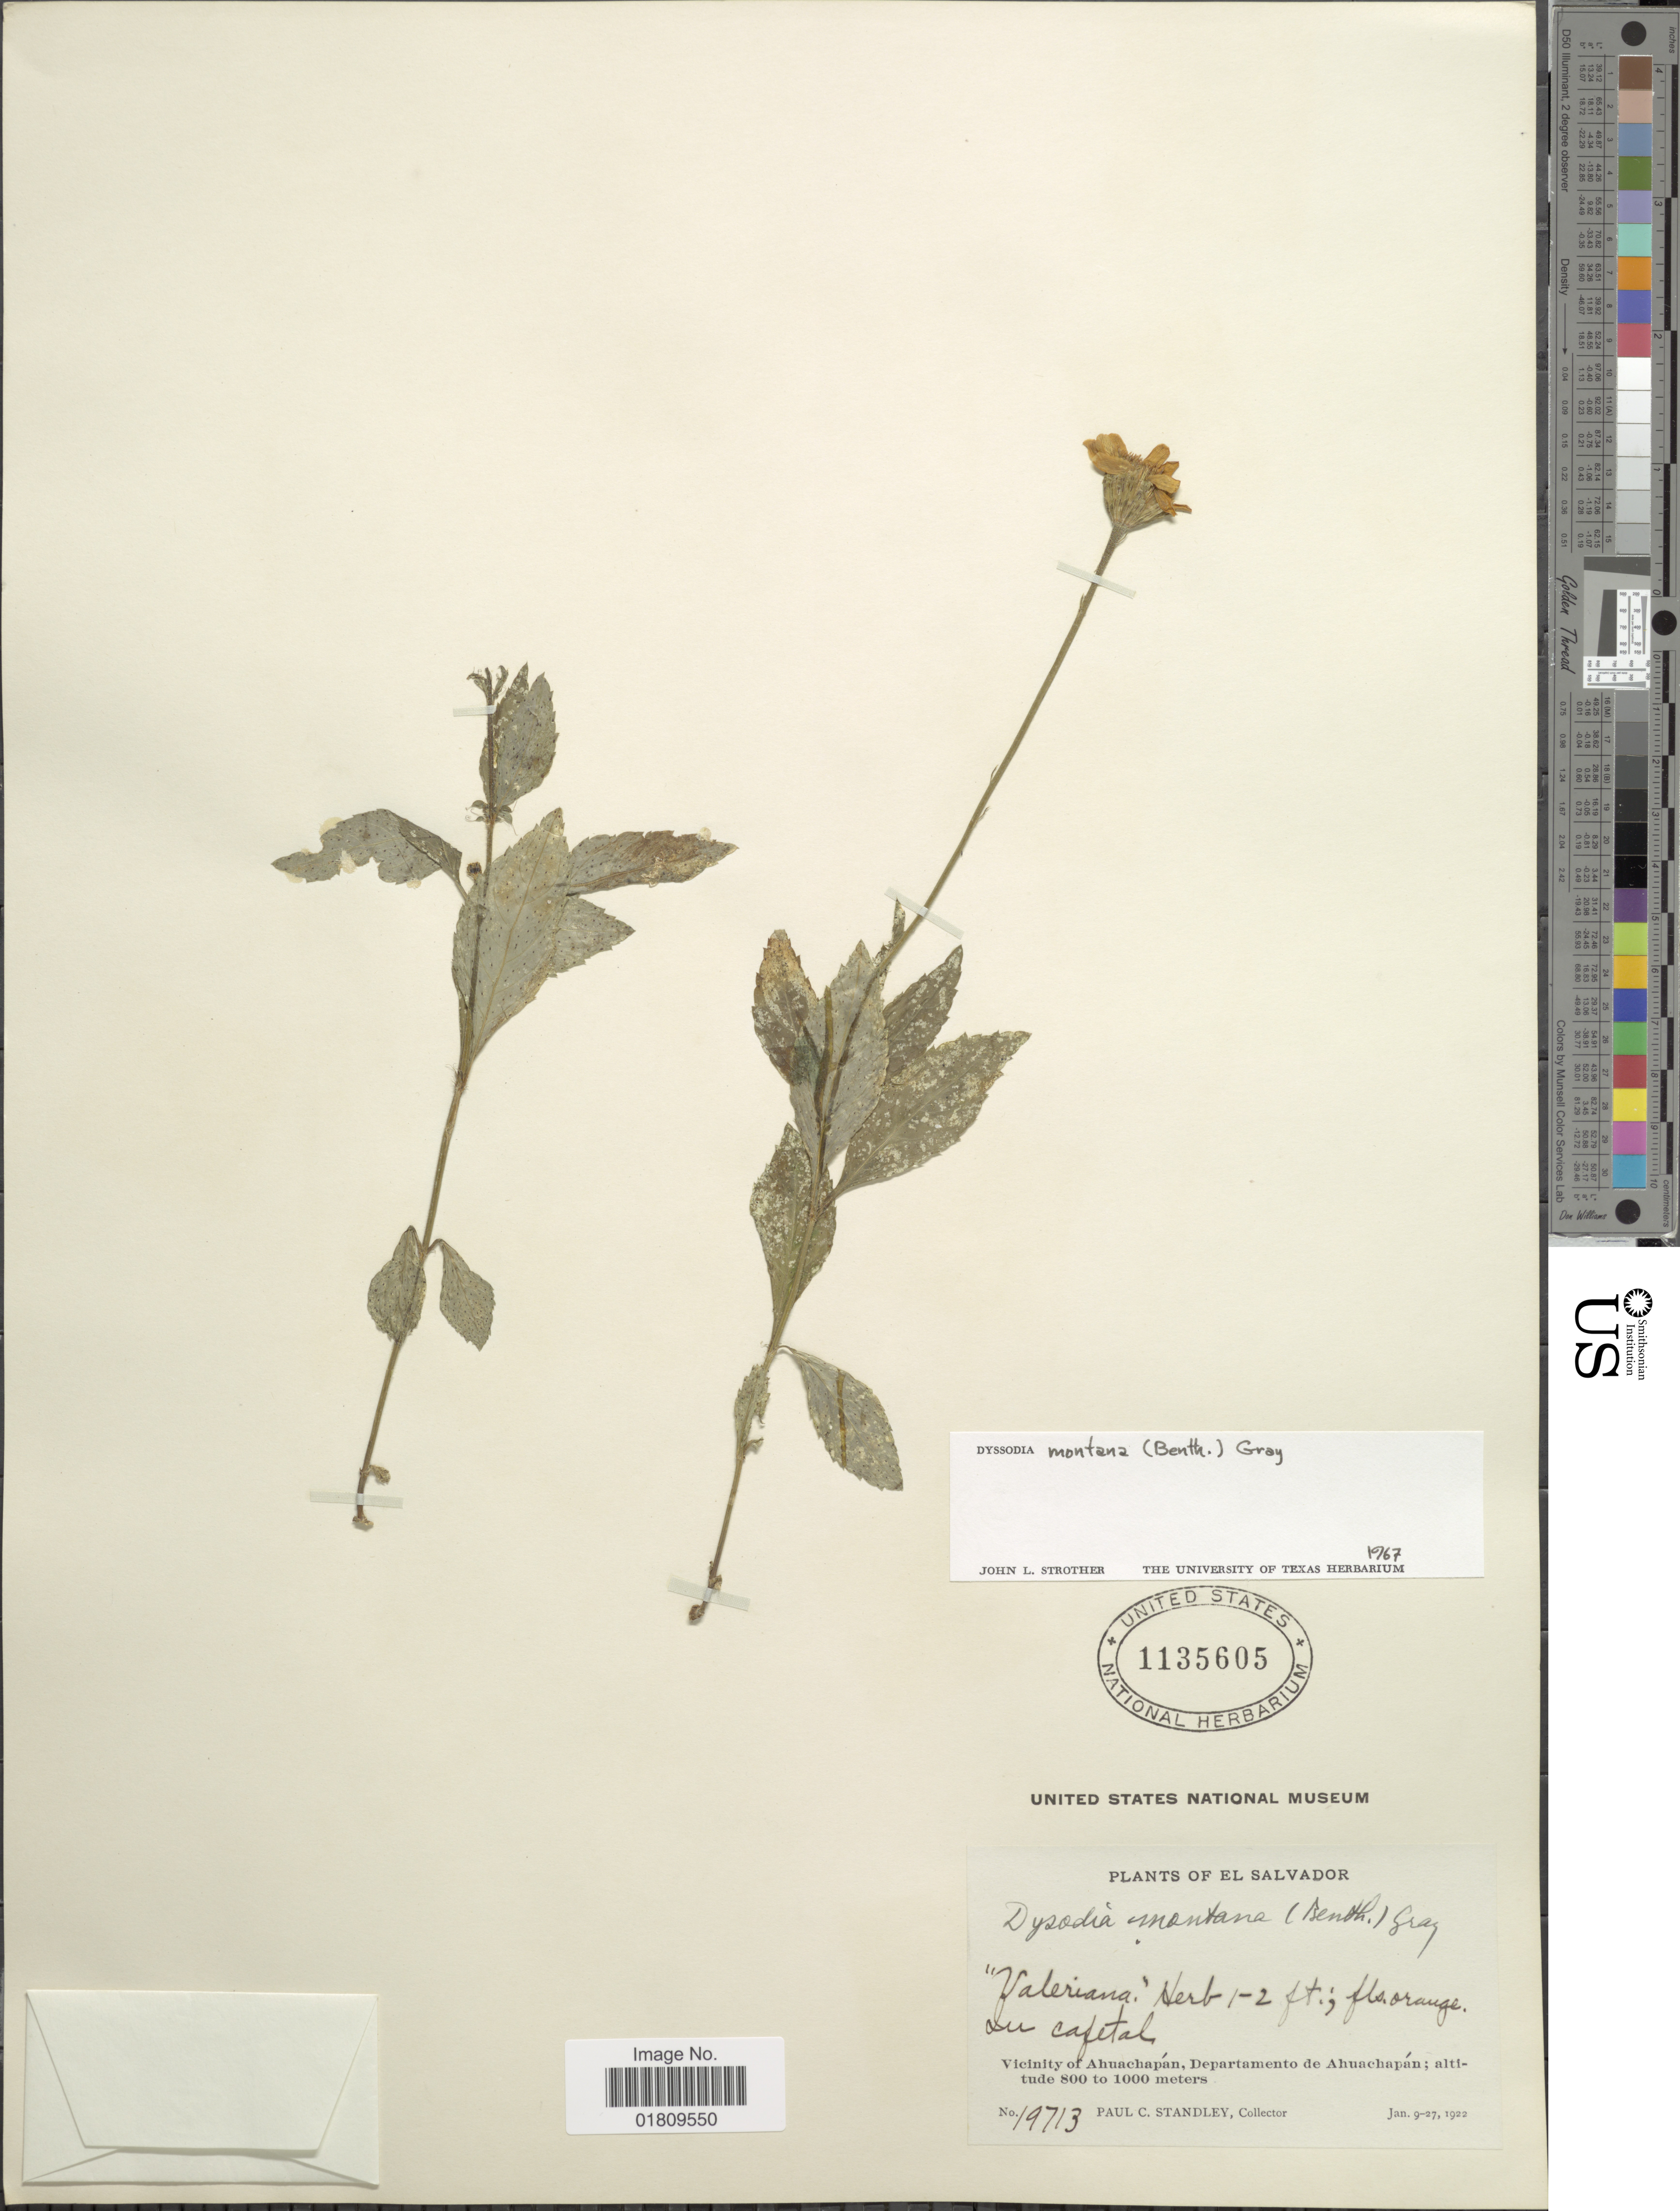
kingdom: Plantae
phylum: Tracheophyta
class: Magnoliopsida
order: Asterales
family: Asteraceae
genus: Dyssodia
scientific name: Dyssodia montana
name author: (Benth.) A. Gray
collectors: P. C. Standley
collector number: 19713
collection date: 1922-01-09/1922-01-27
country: El Salvador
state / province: Ahuachapan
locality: Valeriana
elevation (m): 800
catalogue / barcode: US 1135605